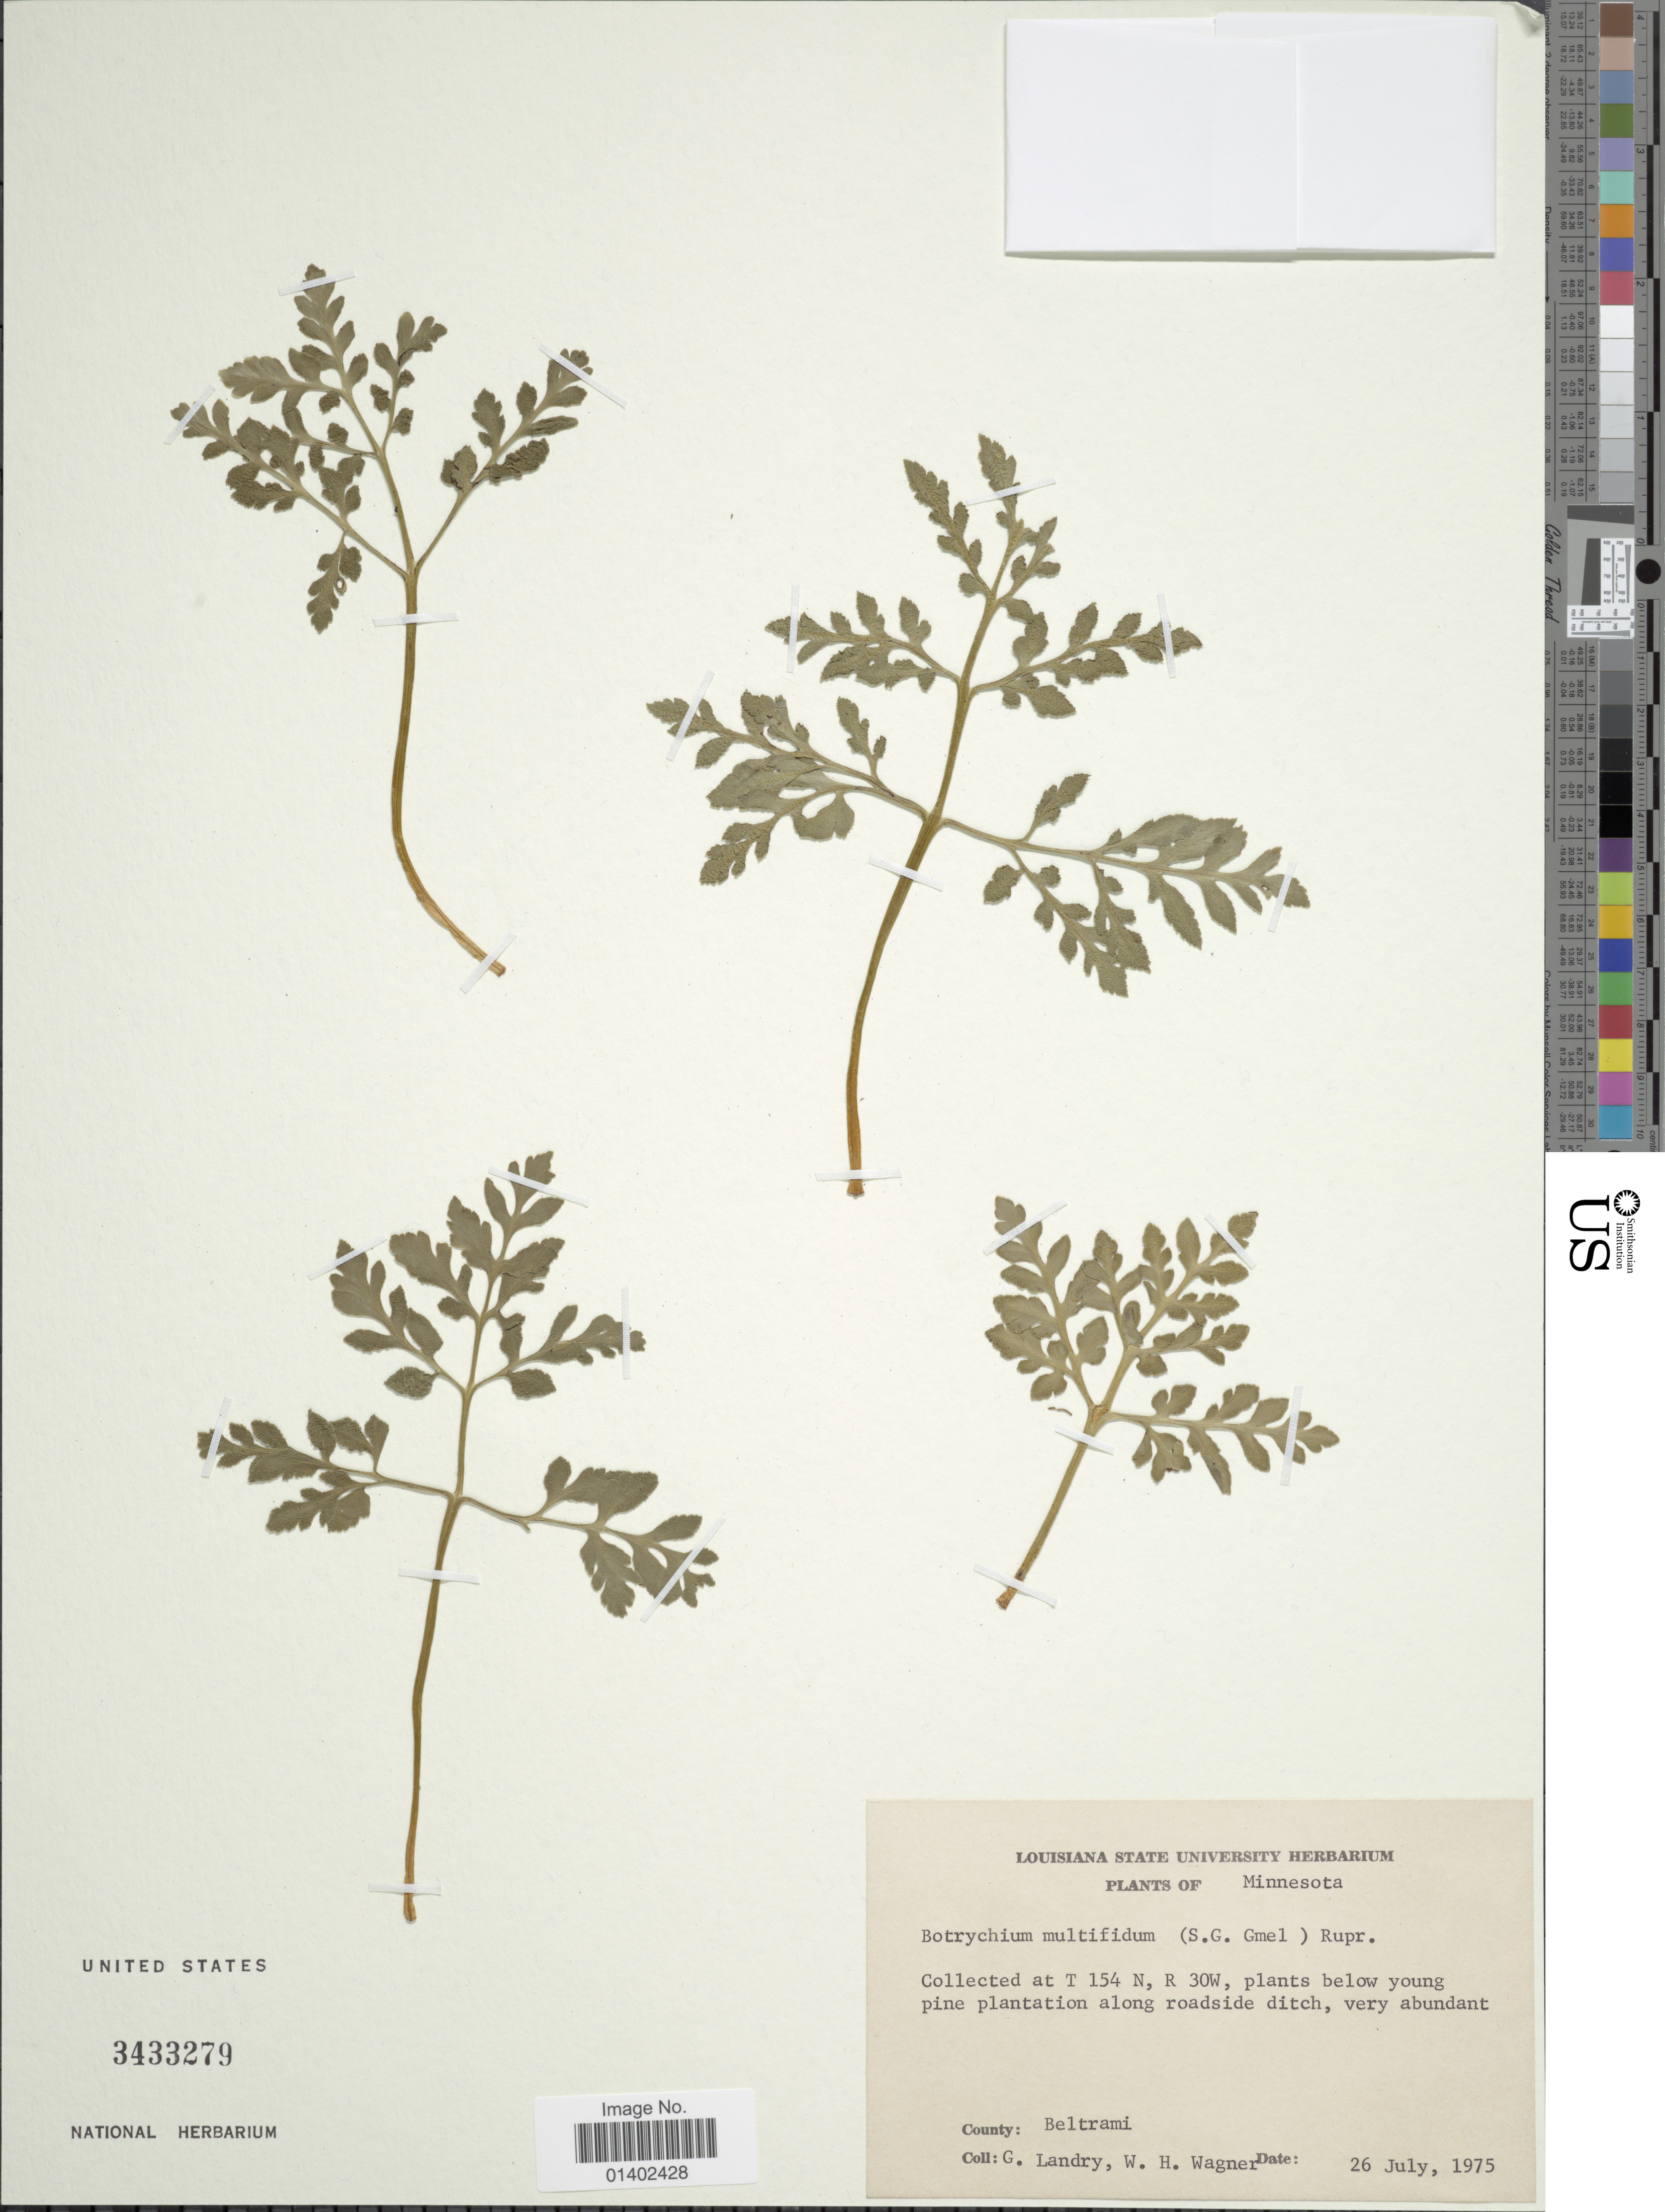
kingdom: Plantae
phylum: Tracheophyta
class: Polypodiopsida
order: Ophioglossales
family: Ophioglossaceae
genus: Botrychium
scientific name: Botrychium multifidum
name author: (J.F. Gmel.) Rupr.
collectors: G. Landry & W. H. Wagner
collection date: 1975-07-26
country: United States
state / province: Minnesota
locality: At T 154 N, R 30W, plants below young pine plantation along roadside ditch, very abundant. County Beltram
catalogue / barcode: US 3433279